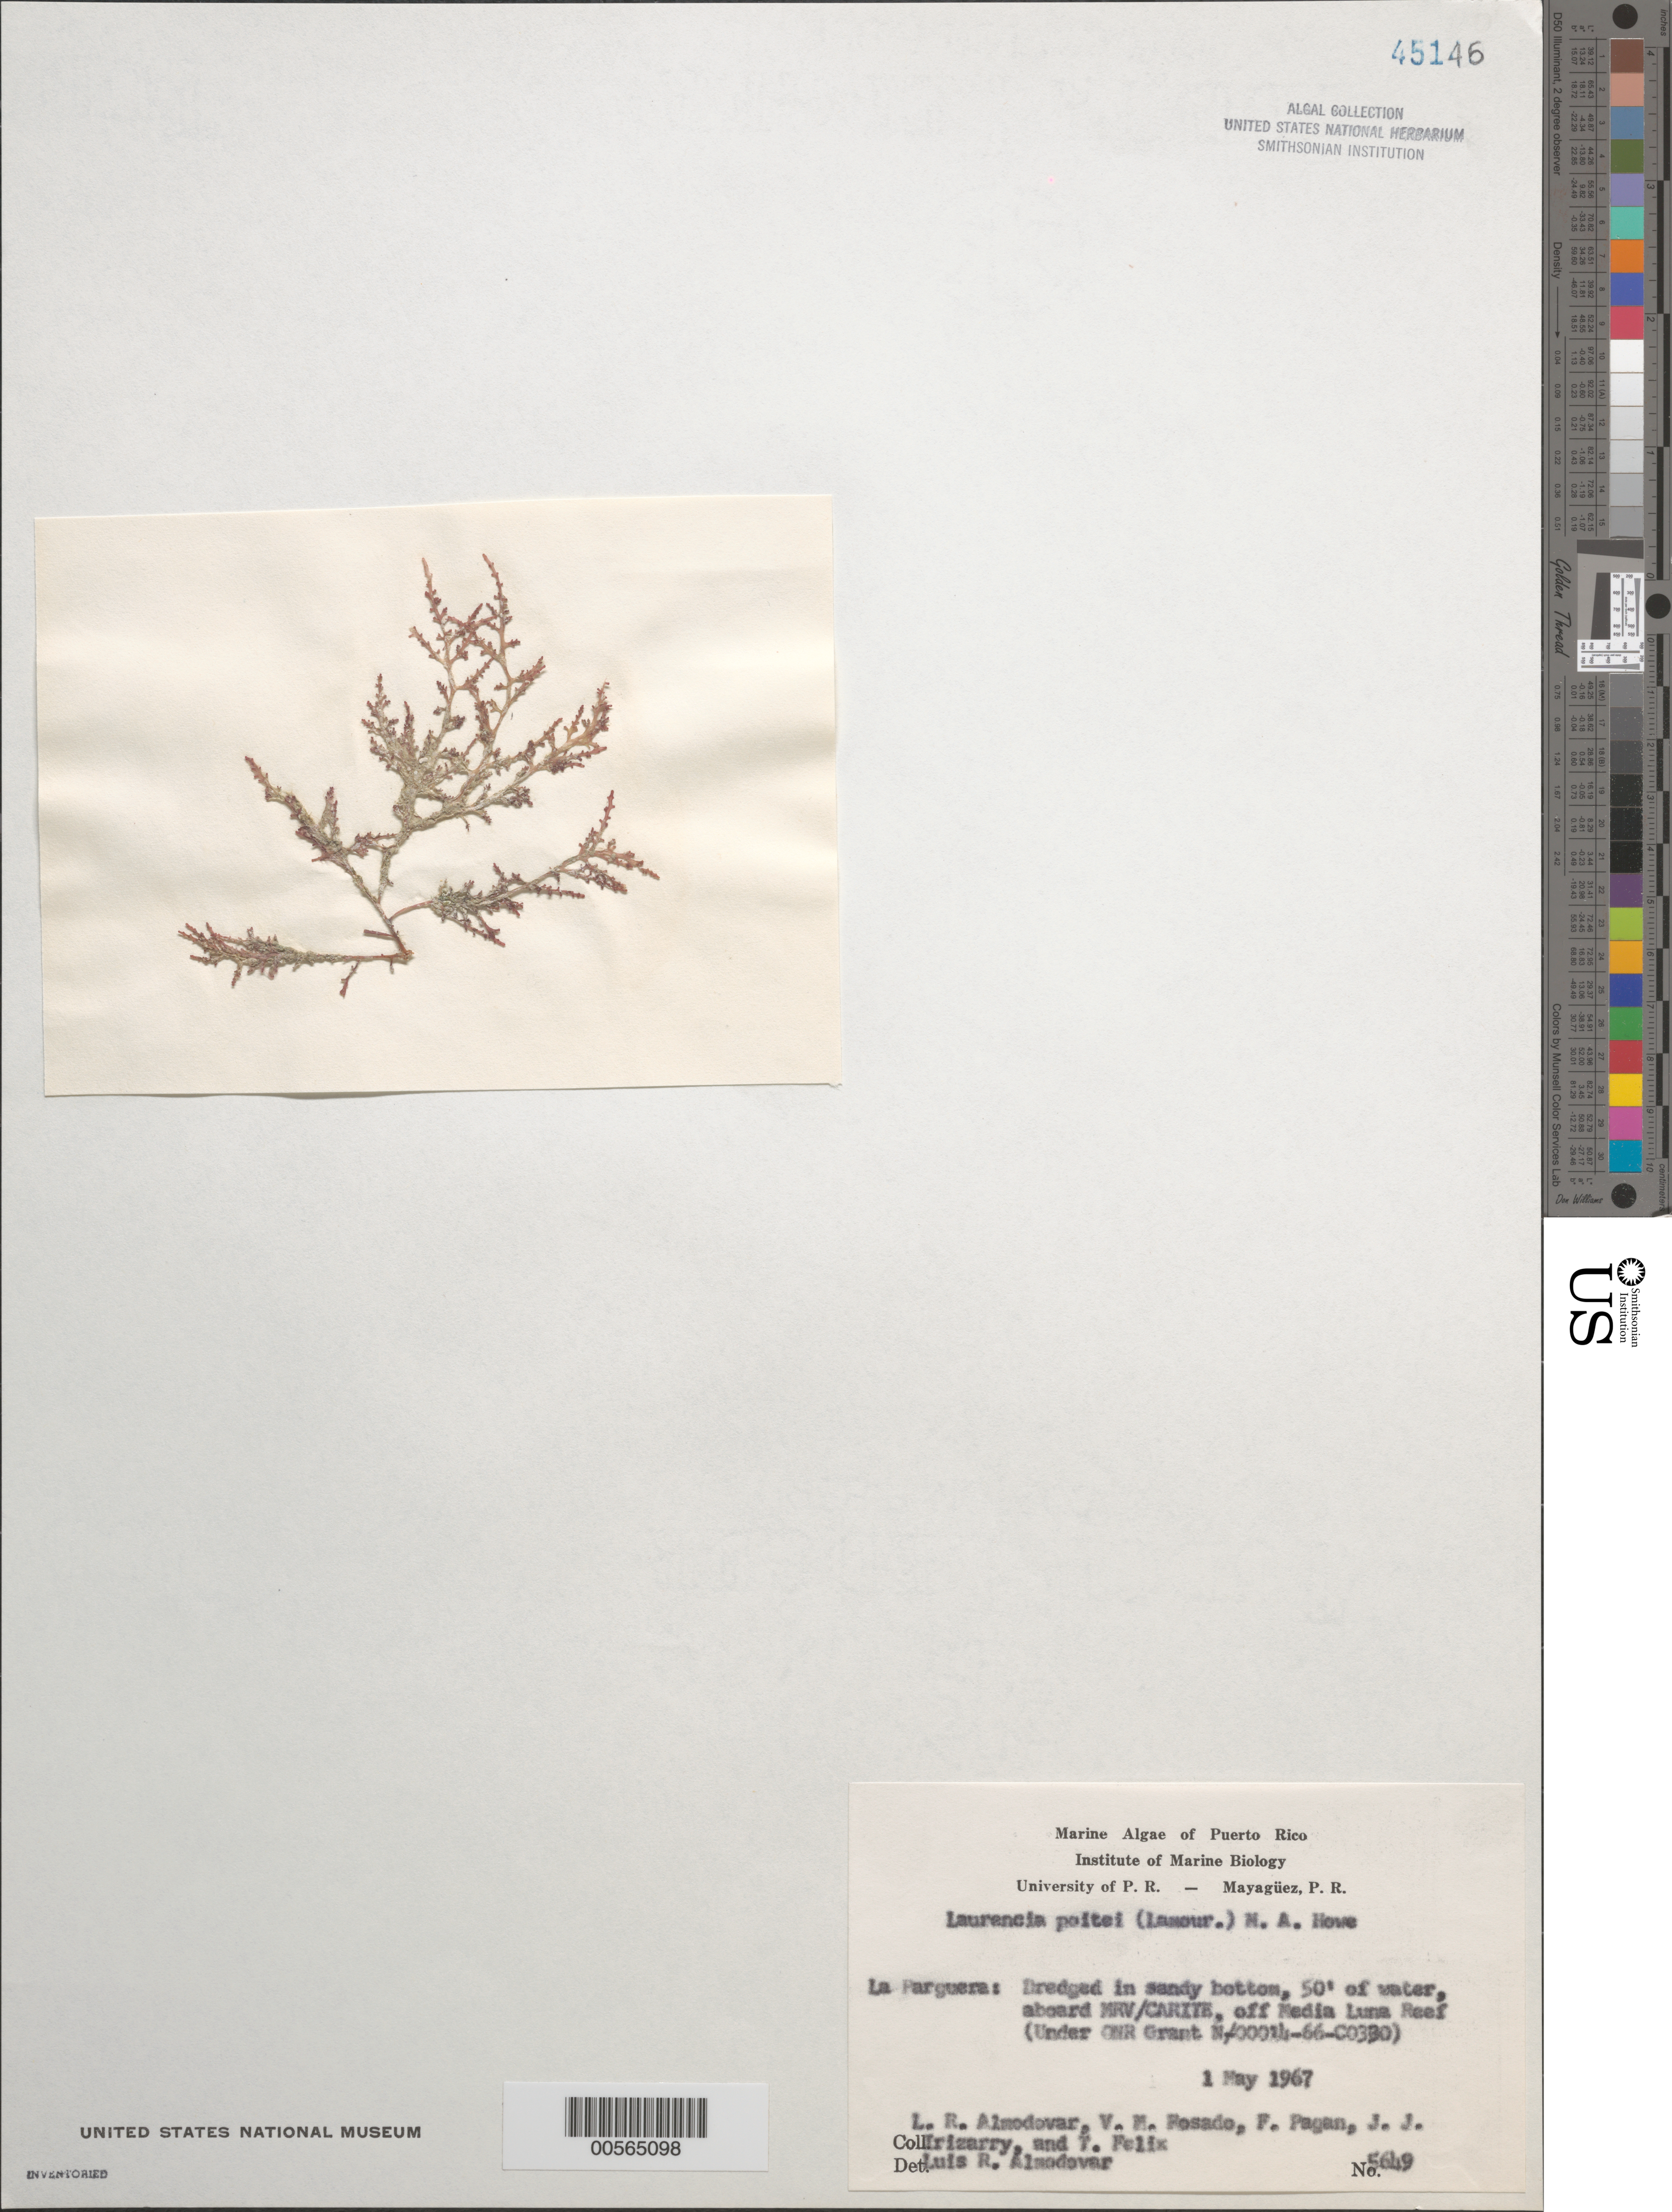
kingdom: Plantae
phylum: Rhodophyta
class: Florideophyceae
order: Ceramiales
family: Rhodomelaceae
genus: Yuzurua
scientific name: Yuzurua poiteaui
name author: (J.V.Lamouroux) Martin-Lescanne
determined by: Brooks, B. L., (BOT), Smithsonian Institution - National Museum of Natural History (UNITED STATES)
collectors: L. Almodovar, V. Rosado, F. Pagan, J. Irizarry & T. Felix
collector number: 5649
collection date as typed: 01 May 1967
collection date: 1967-05-01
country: Puerto Rico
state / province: Lajas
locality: La Parguera, off Media Luna Reef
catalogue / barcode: US 45146